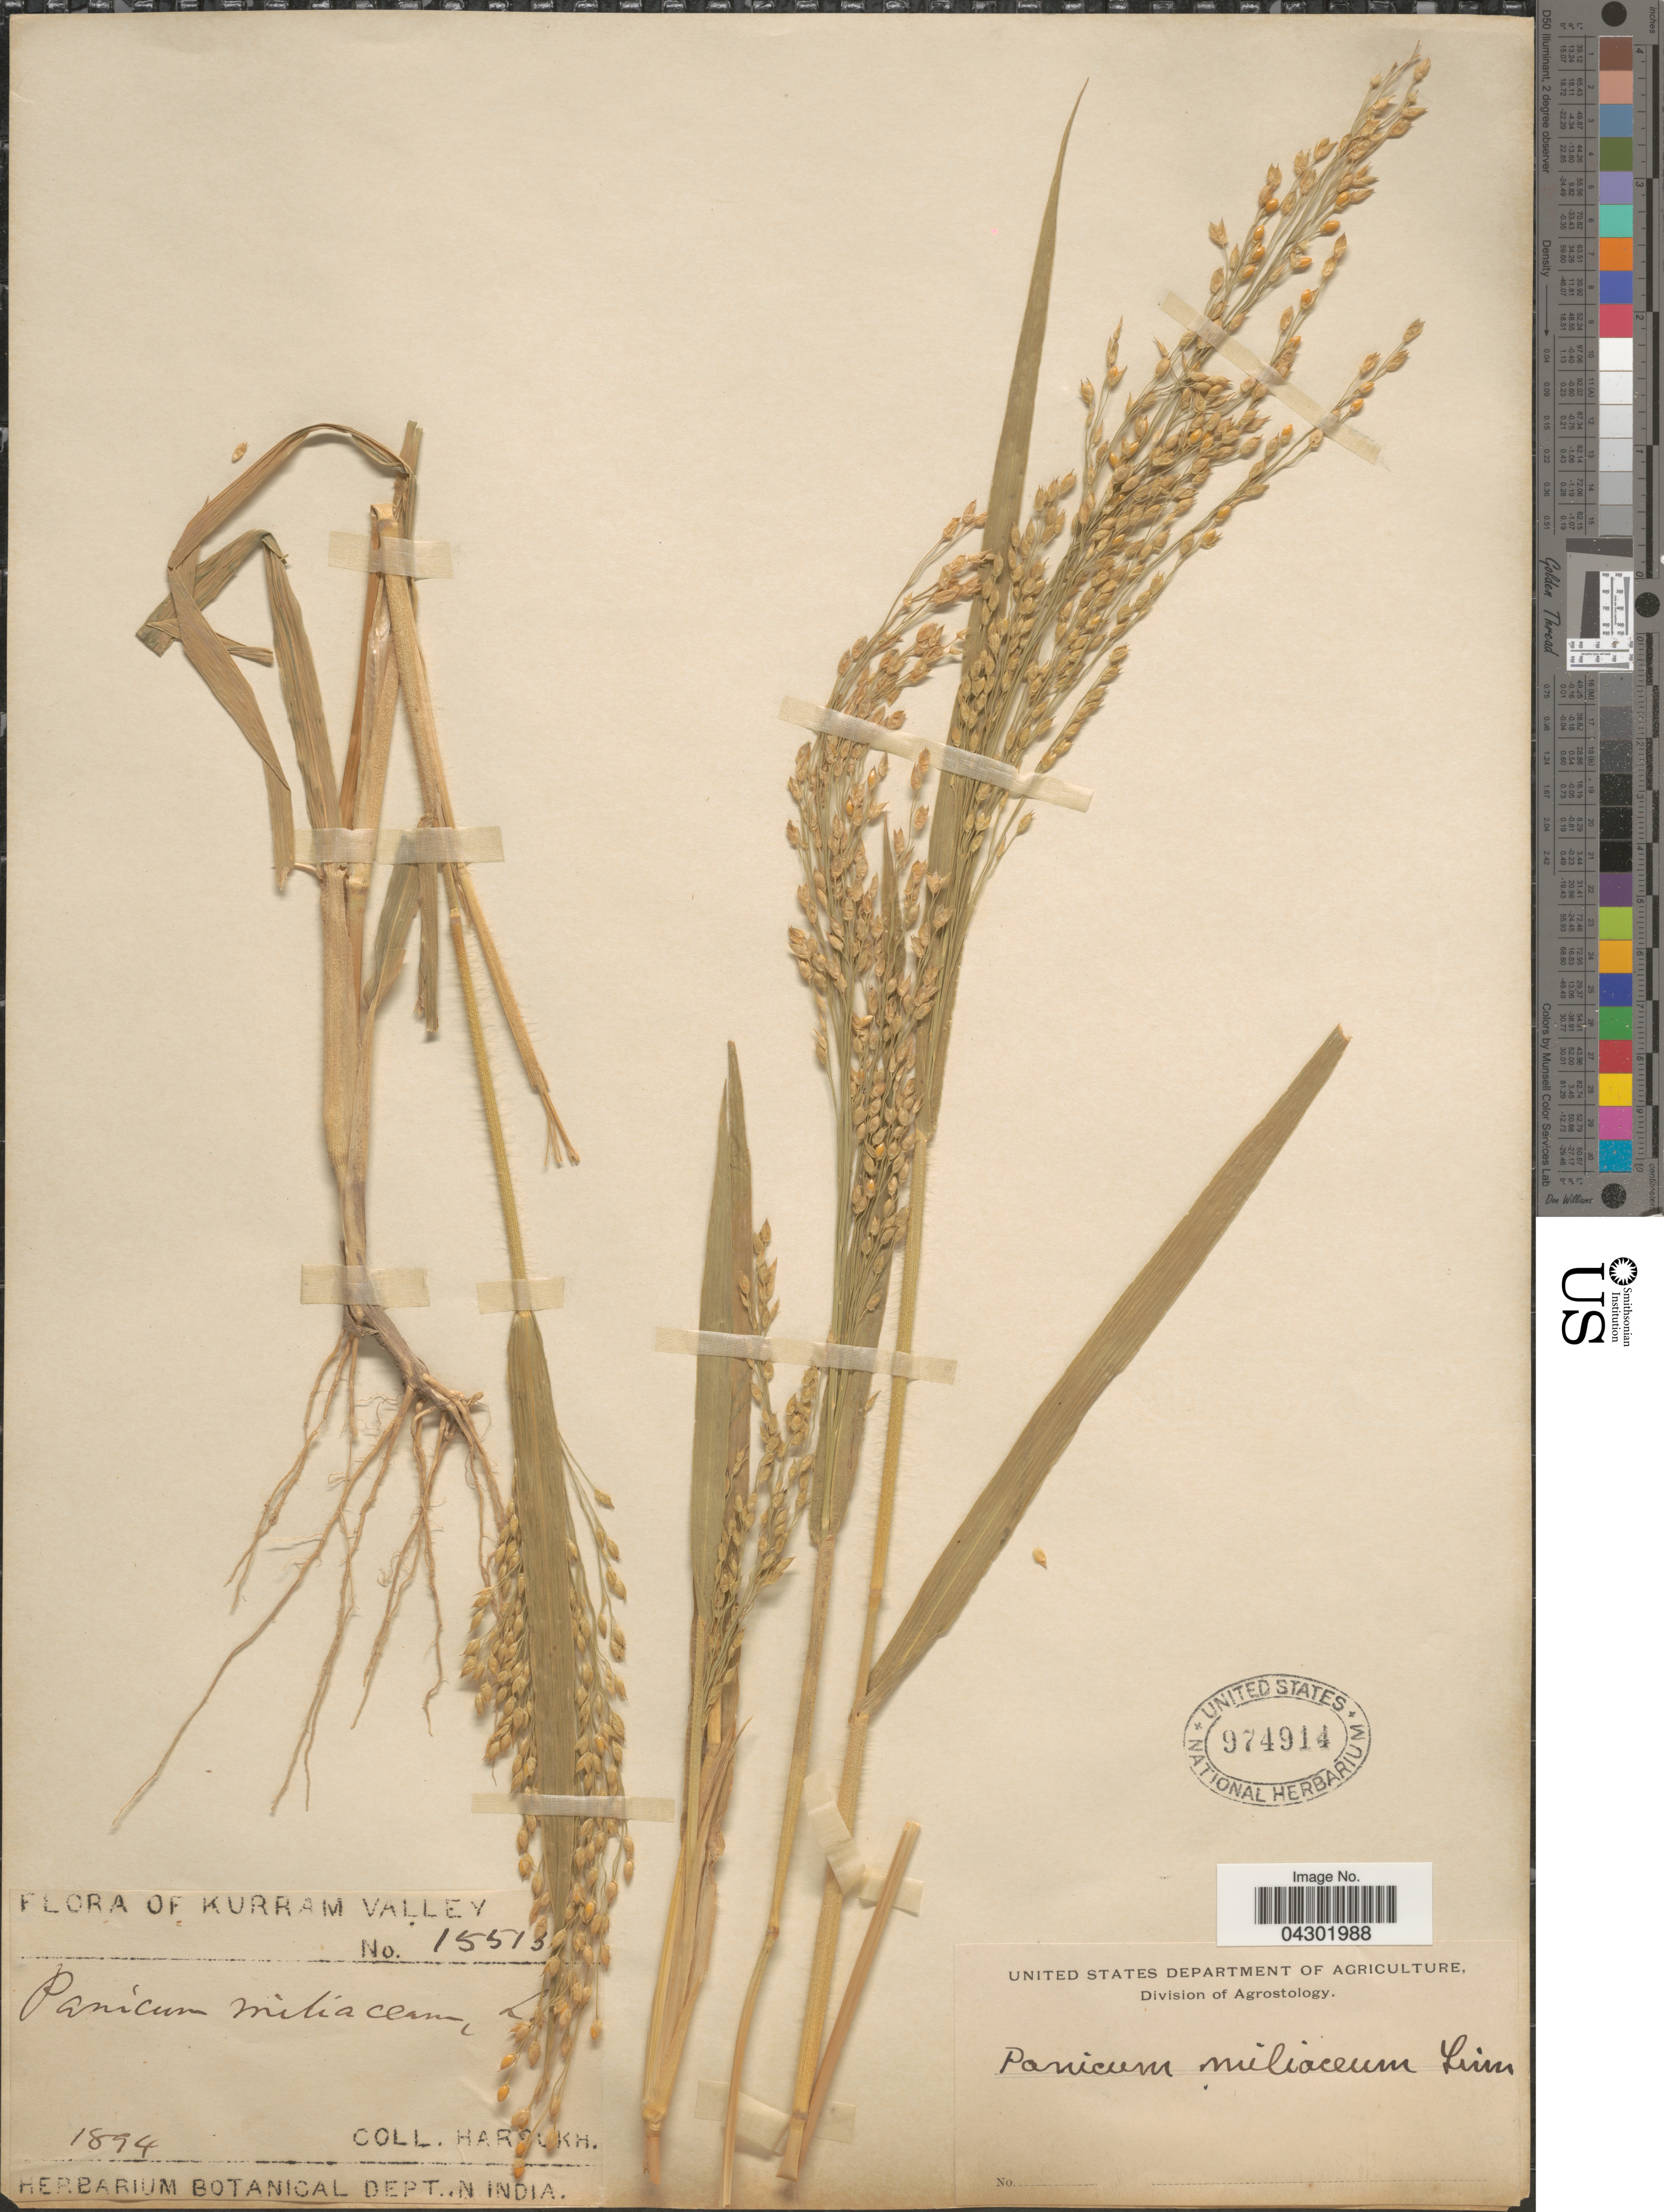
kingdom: Plantae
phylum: Tracheophyta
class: Liliopsida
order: Poales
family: Poaceae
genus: Panicum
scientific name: Panicum miliaceum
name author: L.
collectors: -. Harsukh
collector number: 15515*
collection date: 1894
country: Pakistan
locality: Kurram Valley.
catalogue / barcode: US 974914